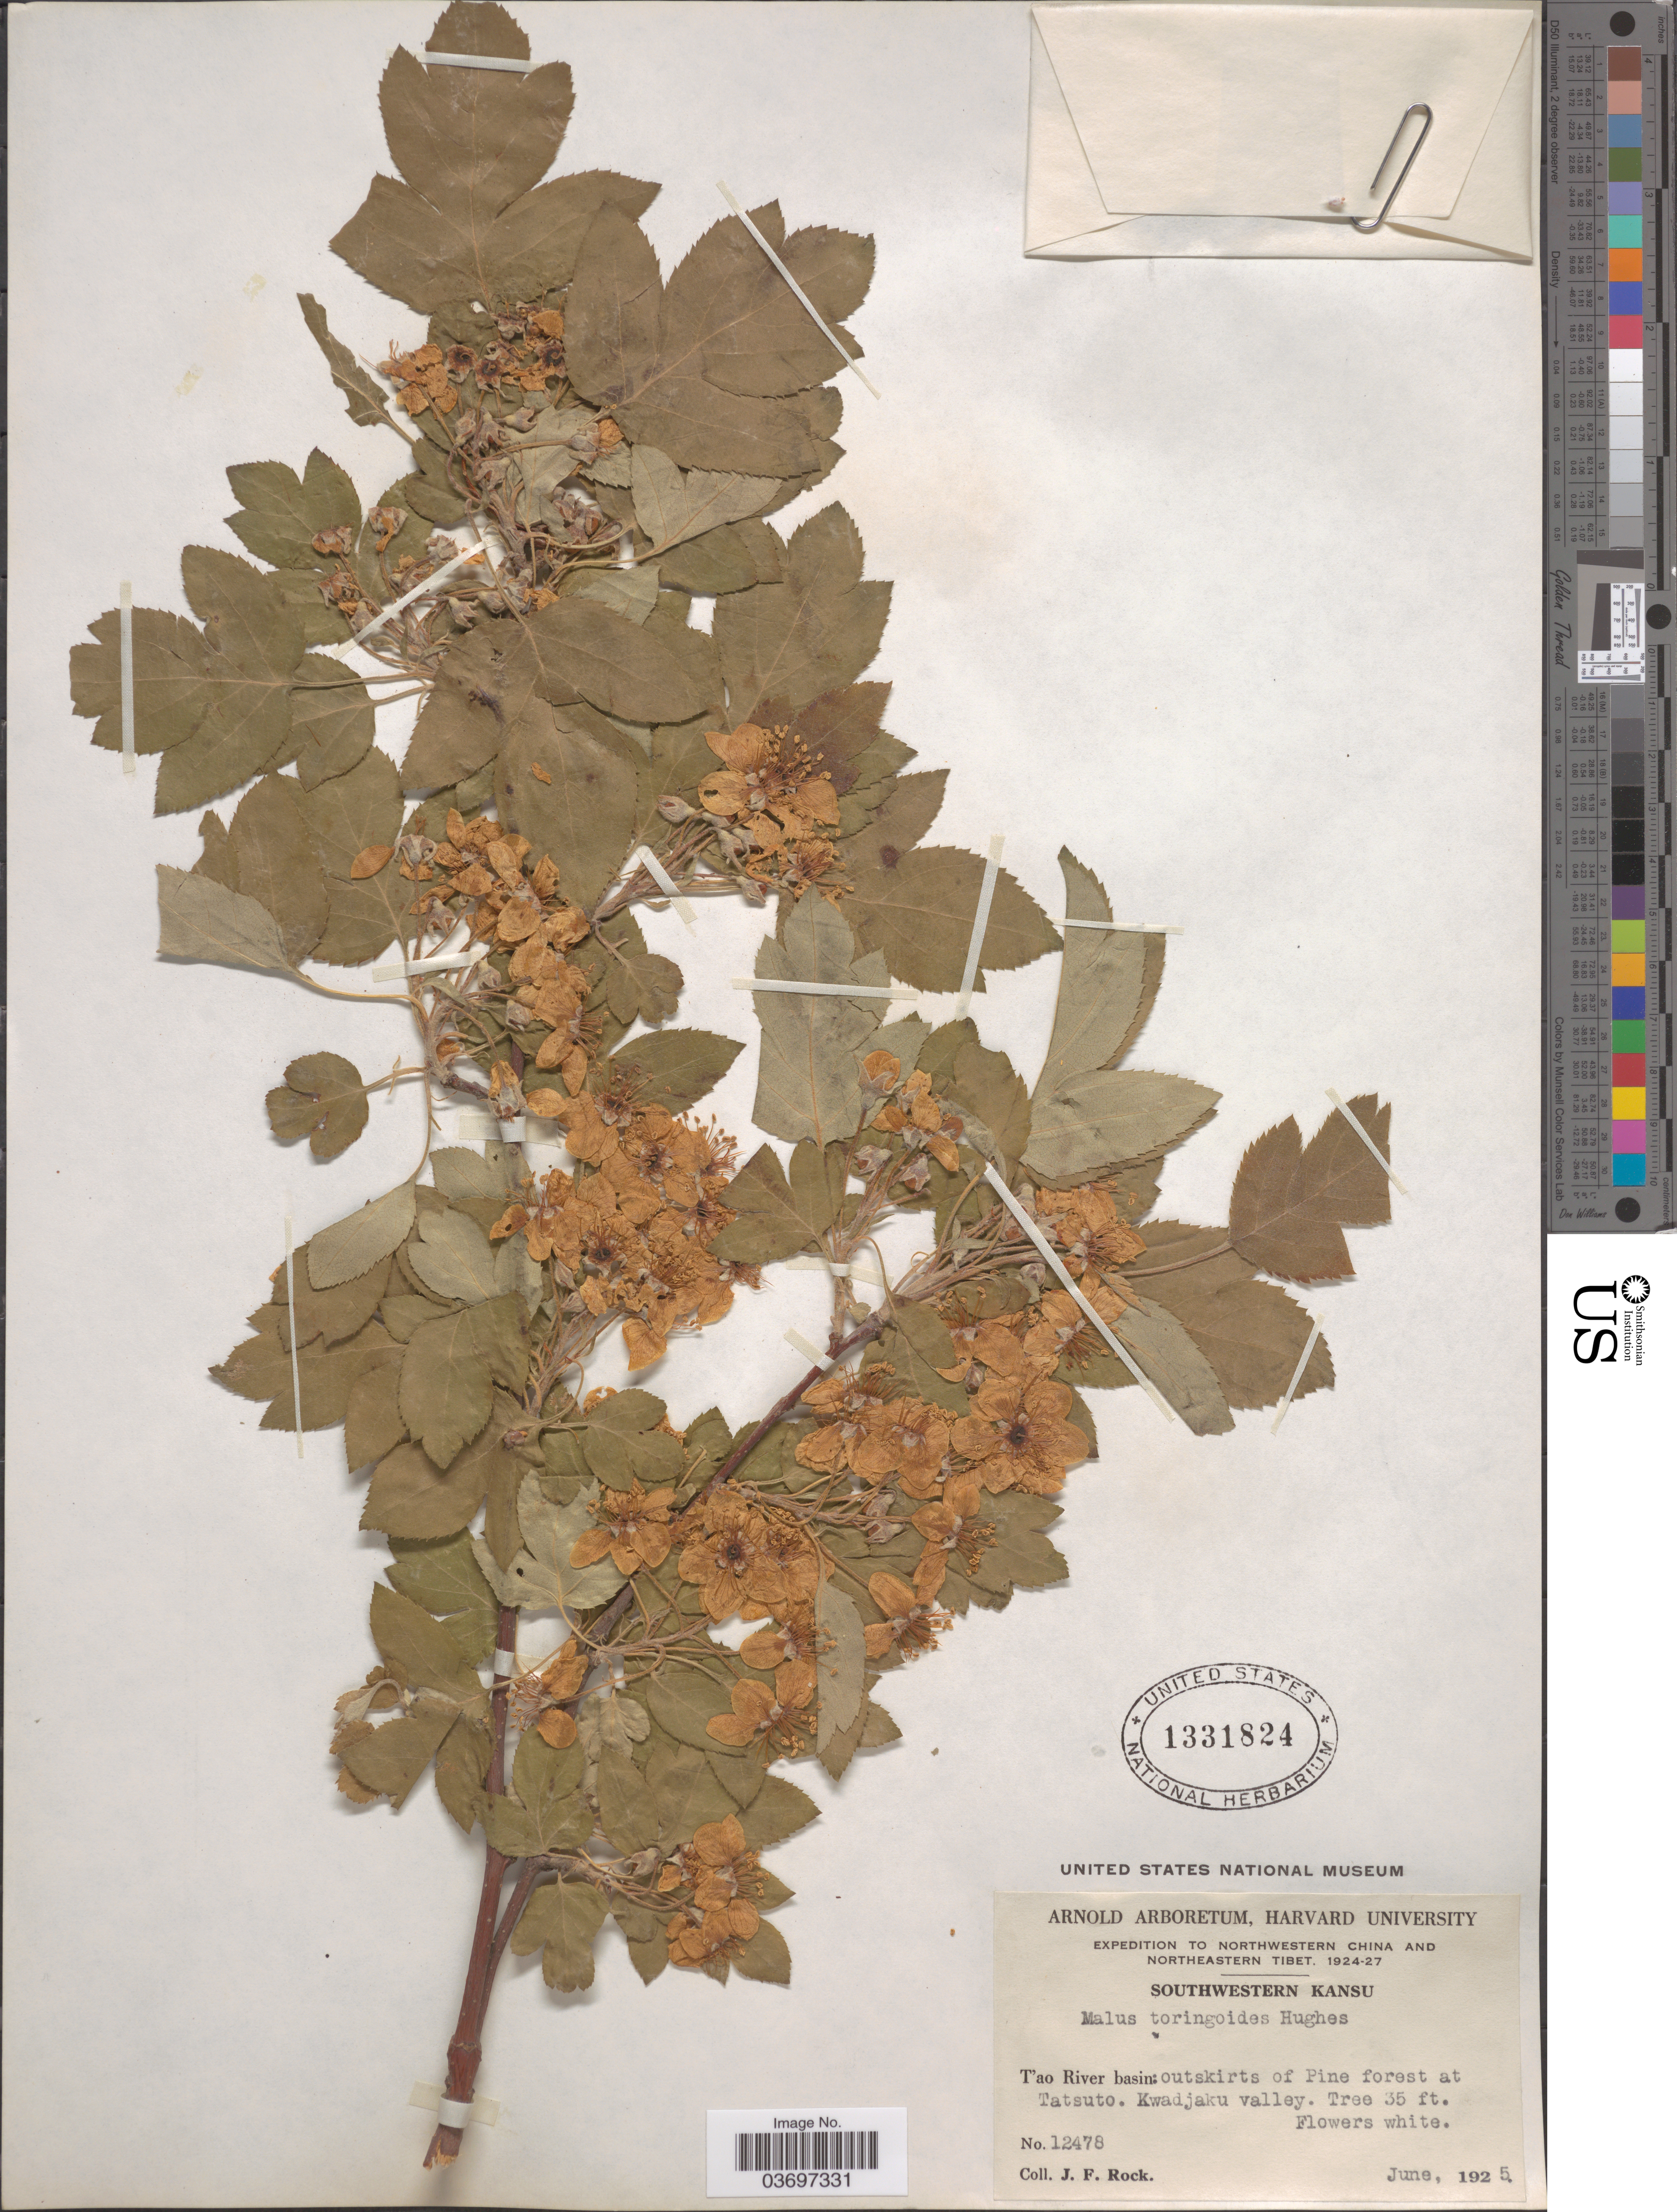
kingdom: Plantae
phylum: Tracheophyta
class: Magnoliopsida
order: Rosales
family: Rosaceae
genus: Malus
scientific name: Malus toringoides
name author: (Rehder) Hughes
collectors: J. Rock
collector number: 12478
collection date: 1925-06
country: China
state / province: Gansu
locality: Southwestern Kansu. T'ao River basin: Outskirts of Pine forest at Tatsuto. Kwadjaku valley.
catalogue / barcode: US 1331824